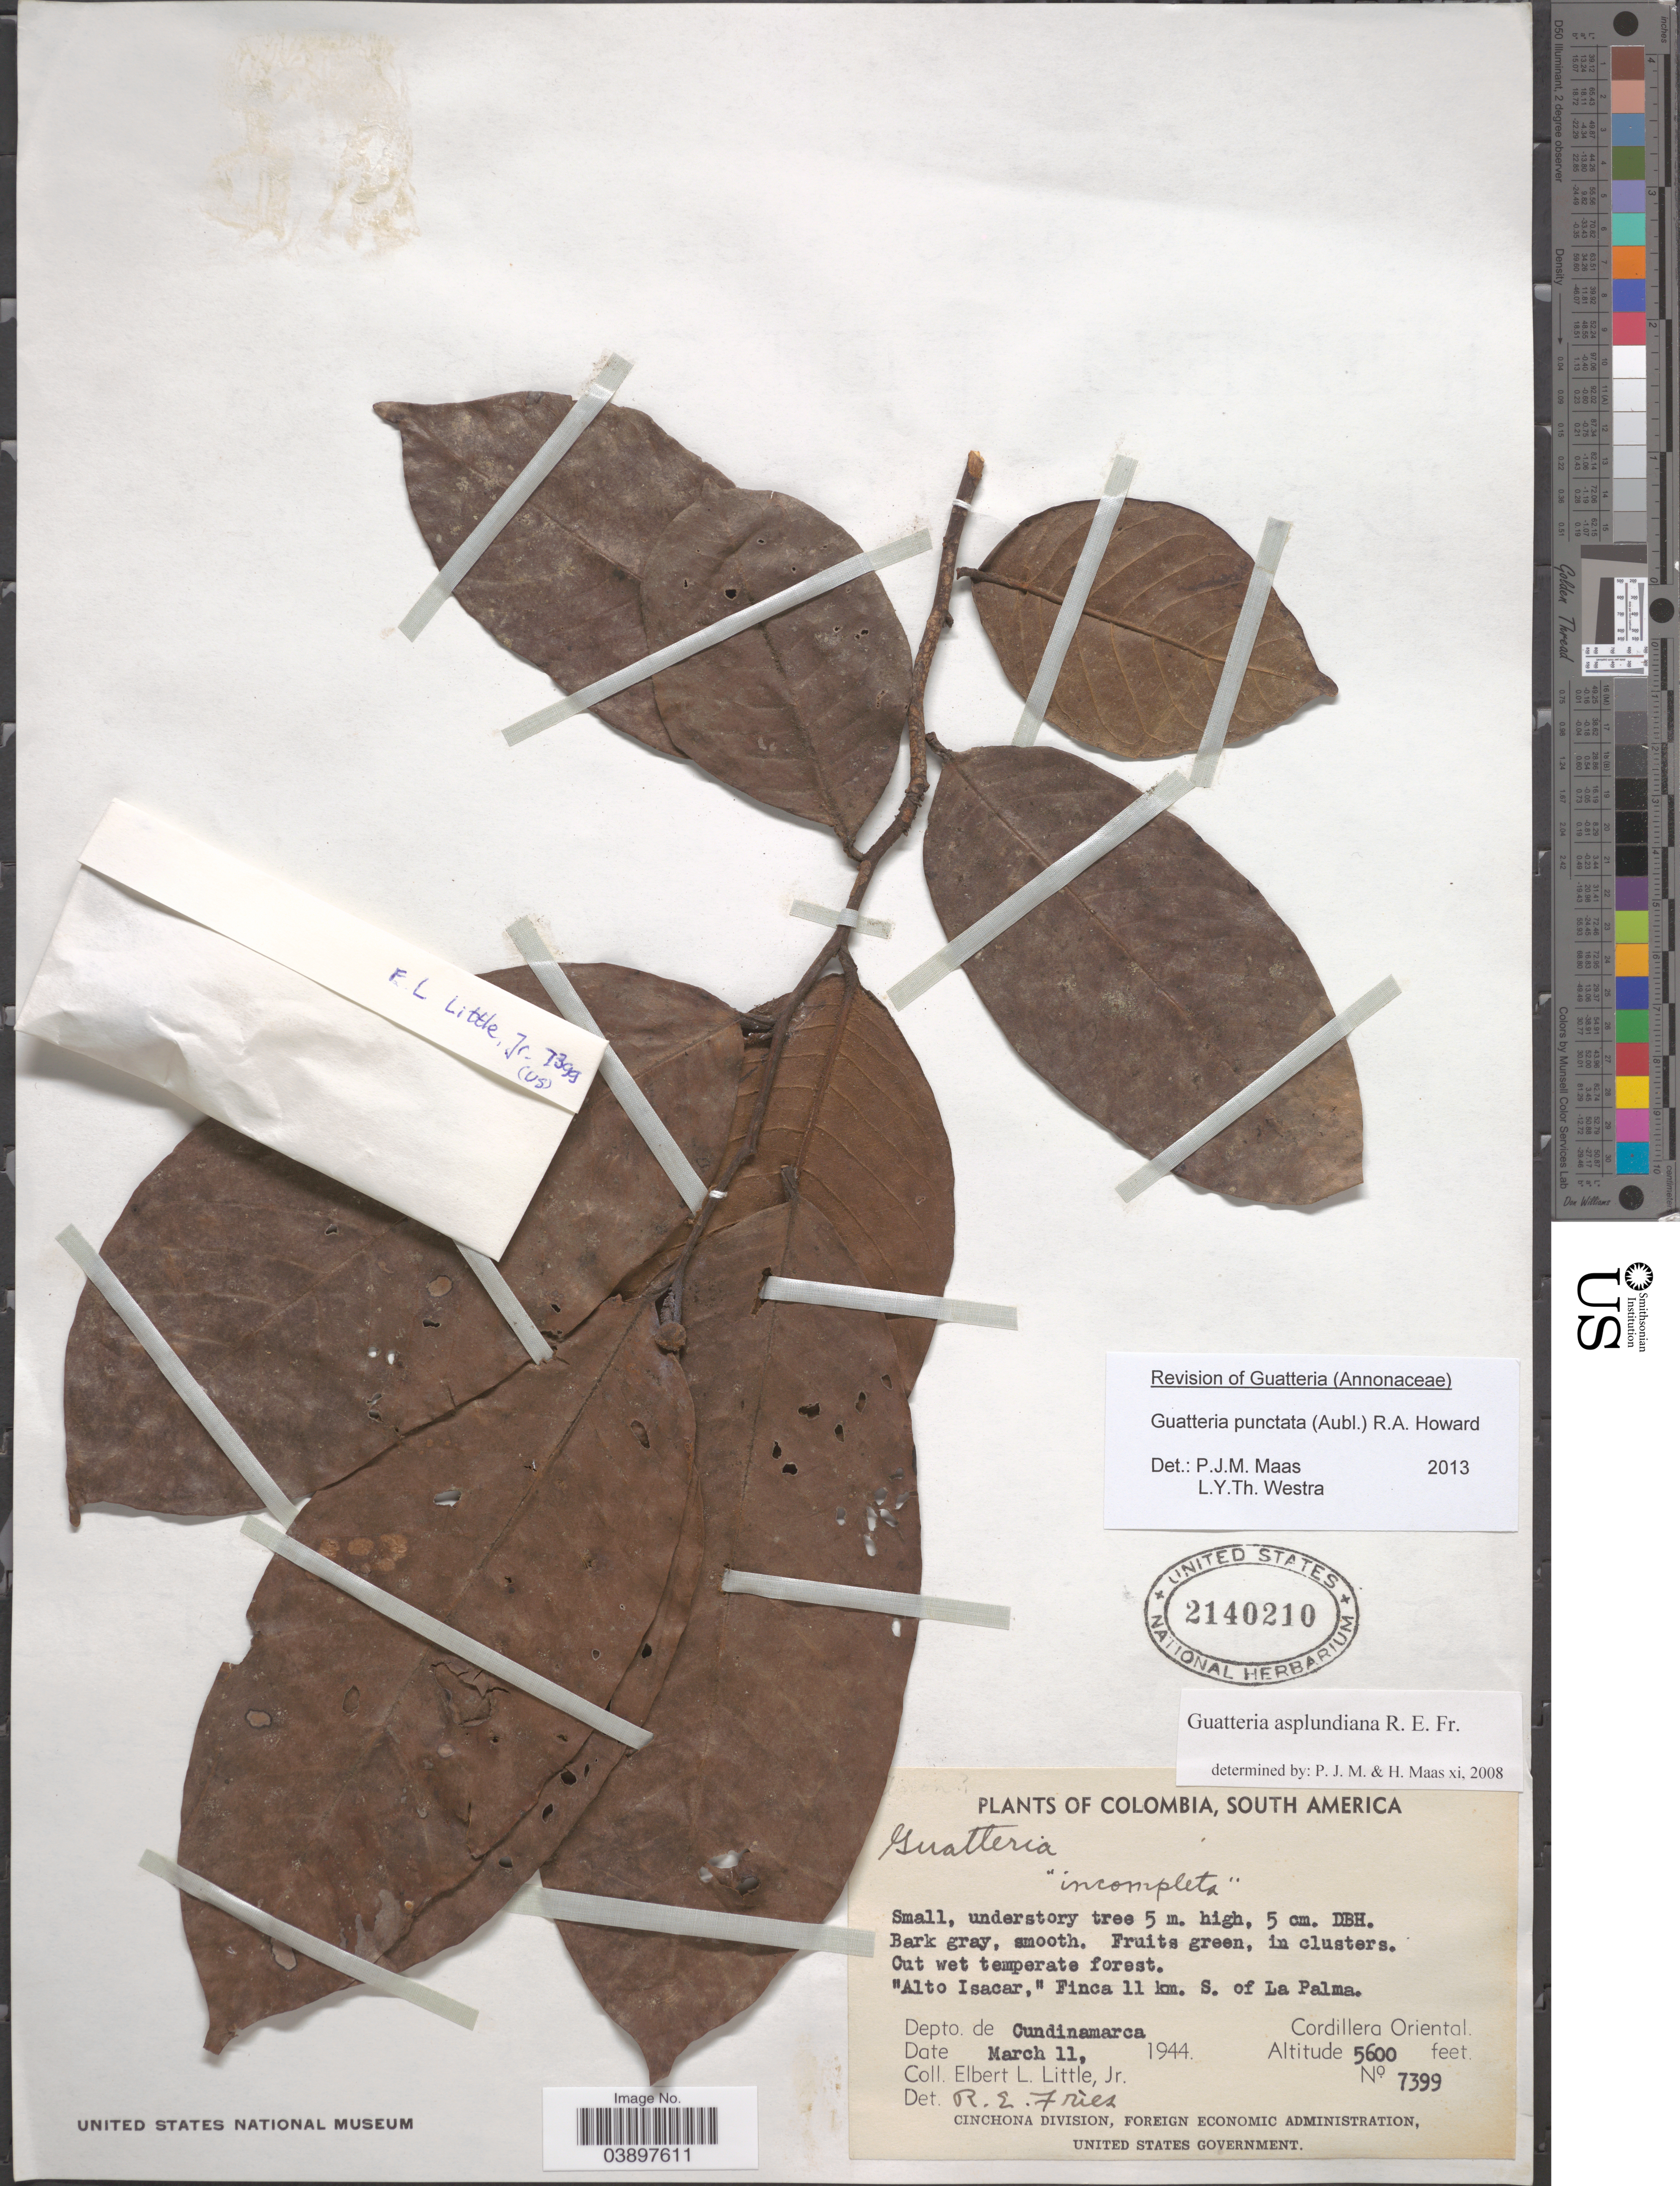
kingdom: Plantae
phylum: Tracheophyta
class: Magnoliopsida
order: Magnoliales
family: Annonaceae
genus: Guatteria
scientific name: Guatteria punctata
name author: (Aubl.) R.A. Howard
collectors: E. L. Little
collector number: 7399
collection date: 1944-03-11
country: Colombia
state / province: Cundinamarca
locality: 'Alto Isacar,' Finca 11 km. S. of La Palma. Depto. de Cundinamarca. Cordillera Oriental.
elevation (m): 1707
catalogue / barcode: US 2140210